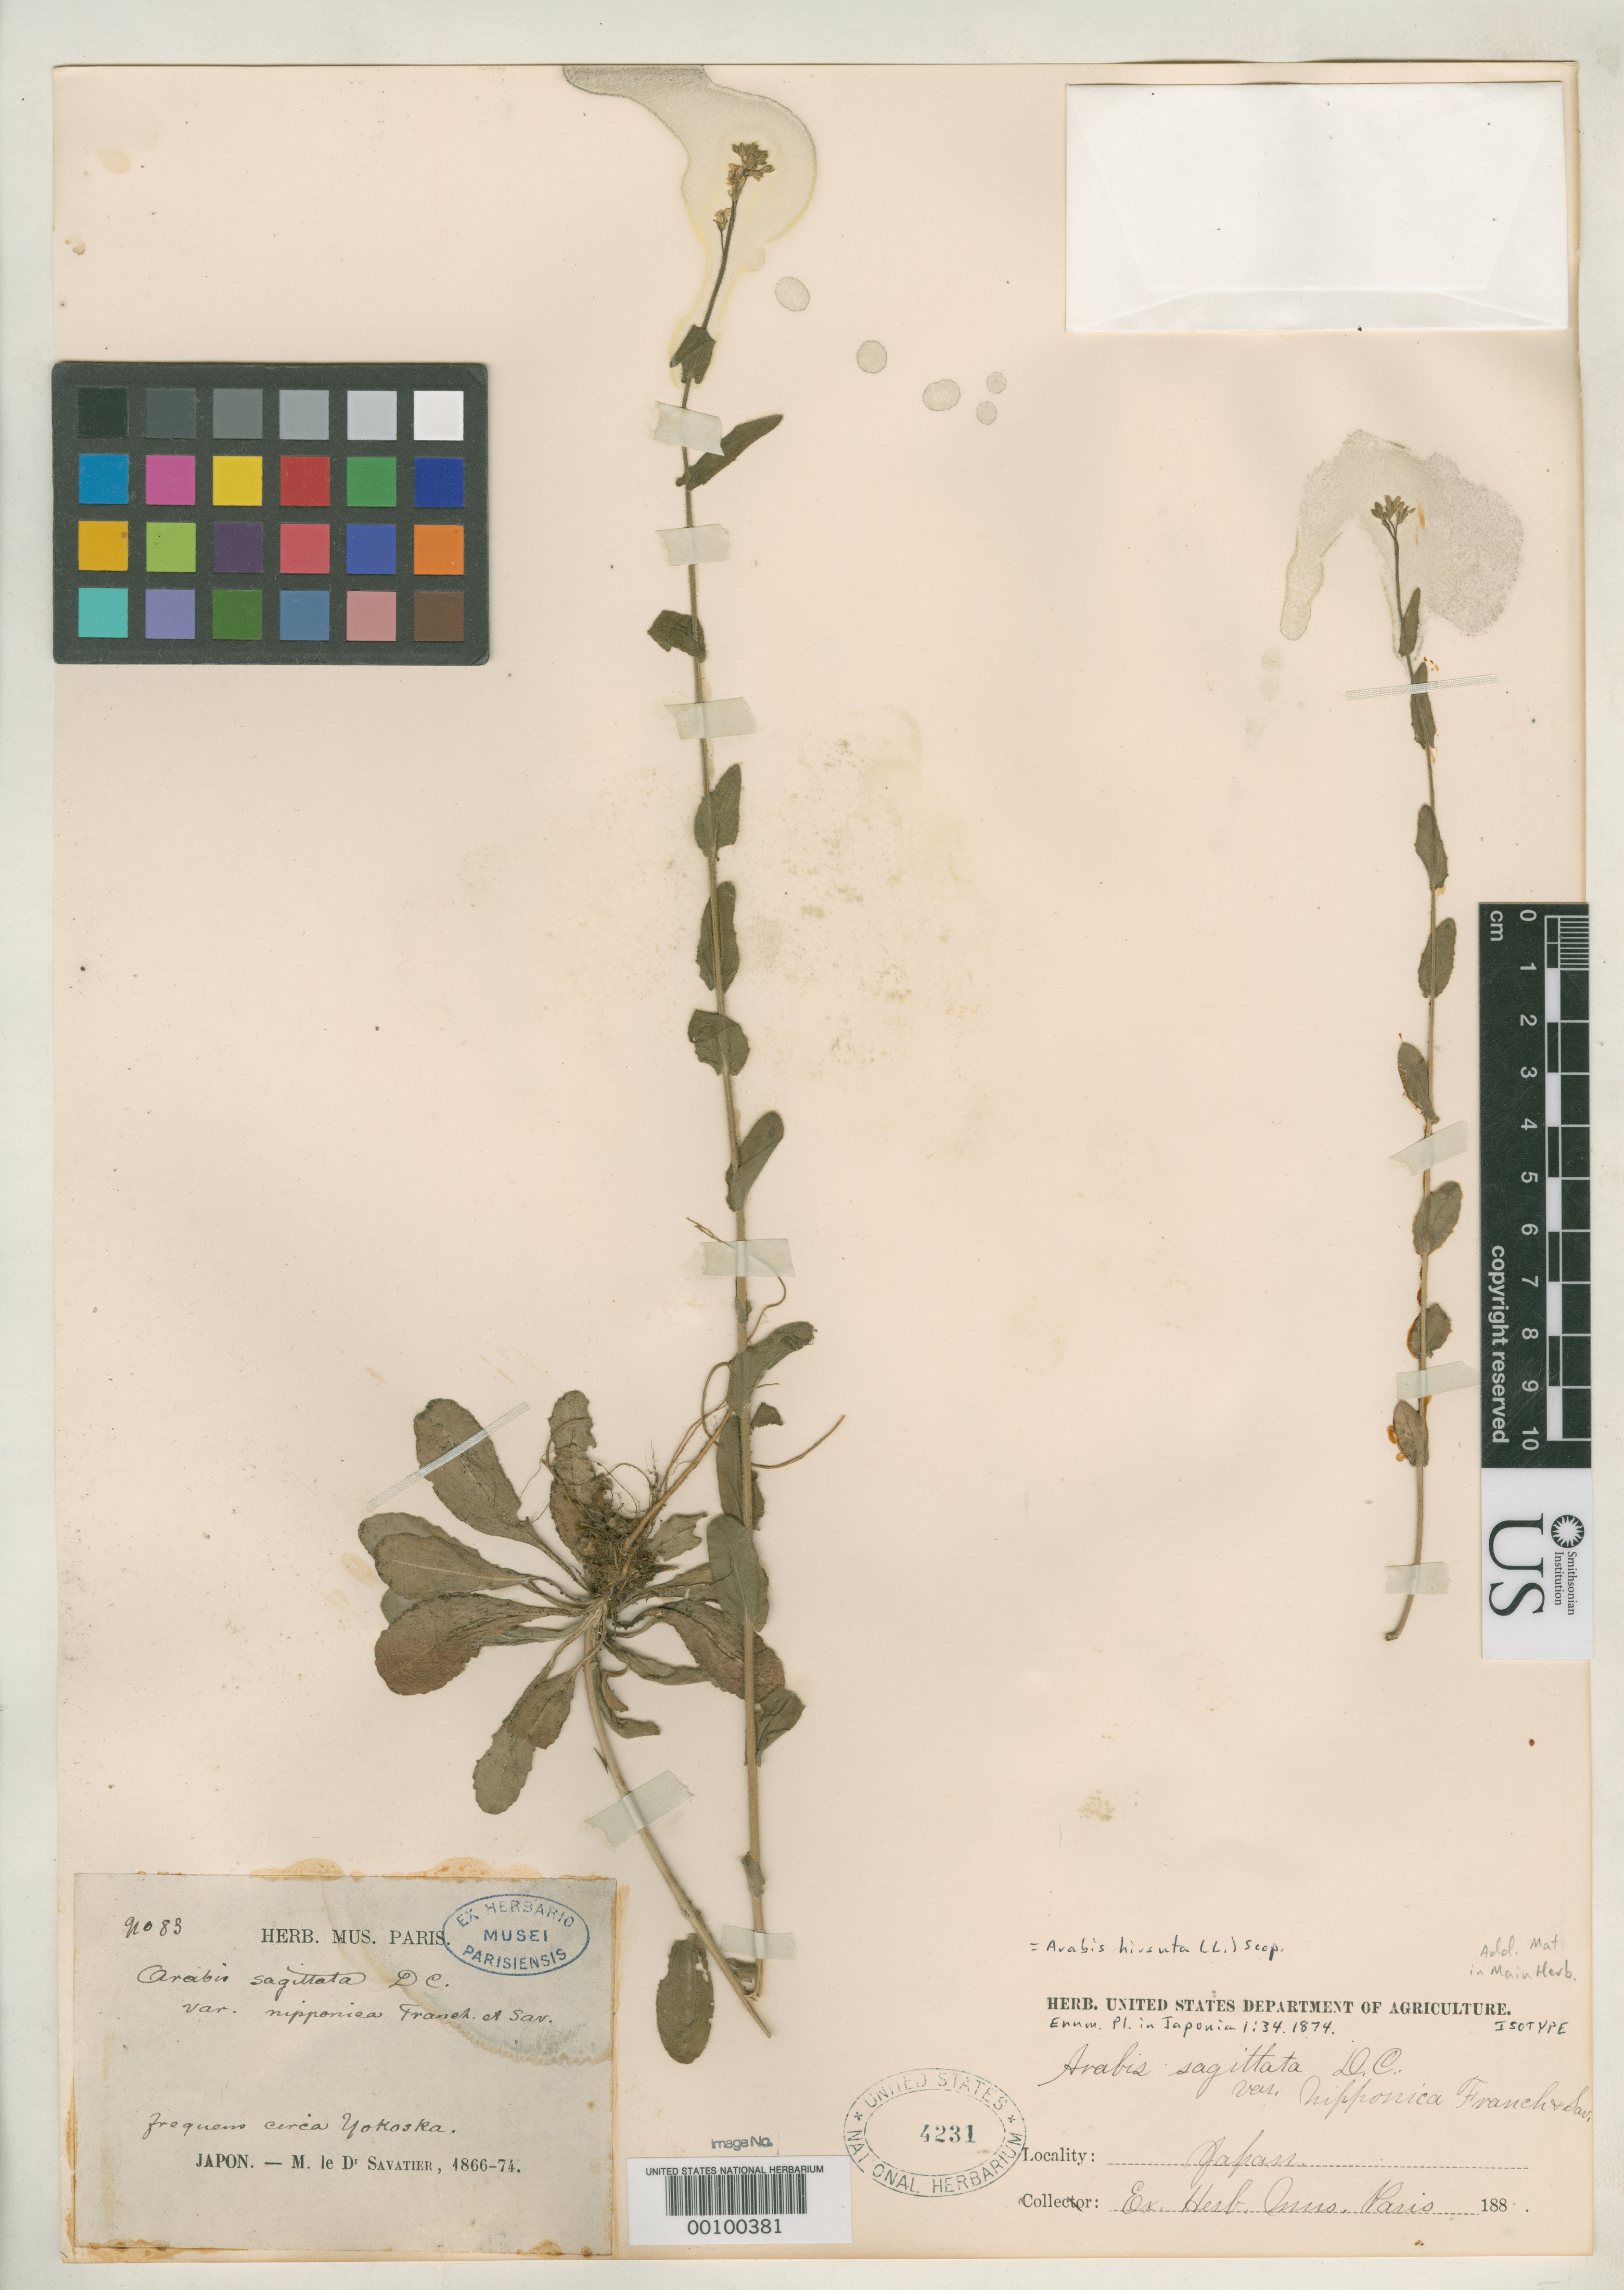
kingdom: Plantae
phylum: Tracheophyta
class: Magnoliopsida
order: Brassicales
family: Brassicaceae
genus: Arabis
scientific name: Arabis sagittata var. nipponica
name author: Franch. & Sav.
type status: Type Material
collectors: P. Savatier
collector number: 83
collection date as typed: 1866 to -- --- 1874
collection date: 1866/1874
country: Japan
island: Honshu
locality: Frequens circa Yokoska.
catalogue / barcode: US 4231